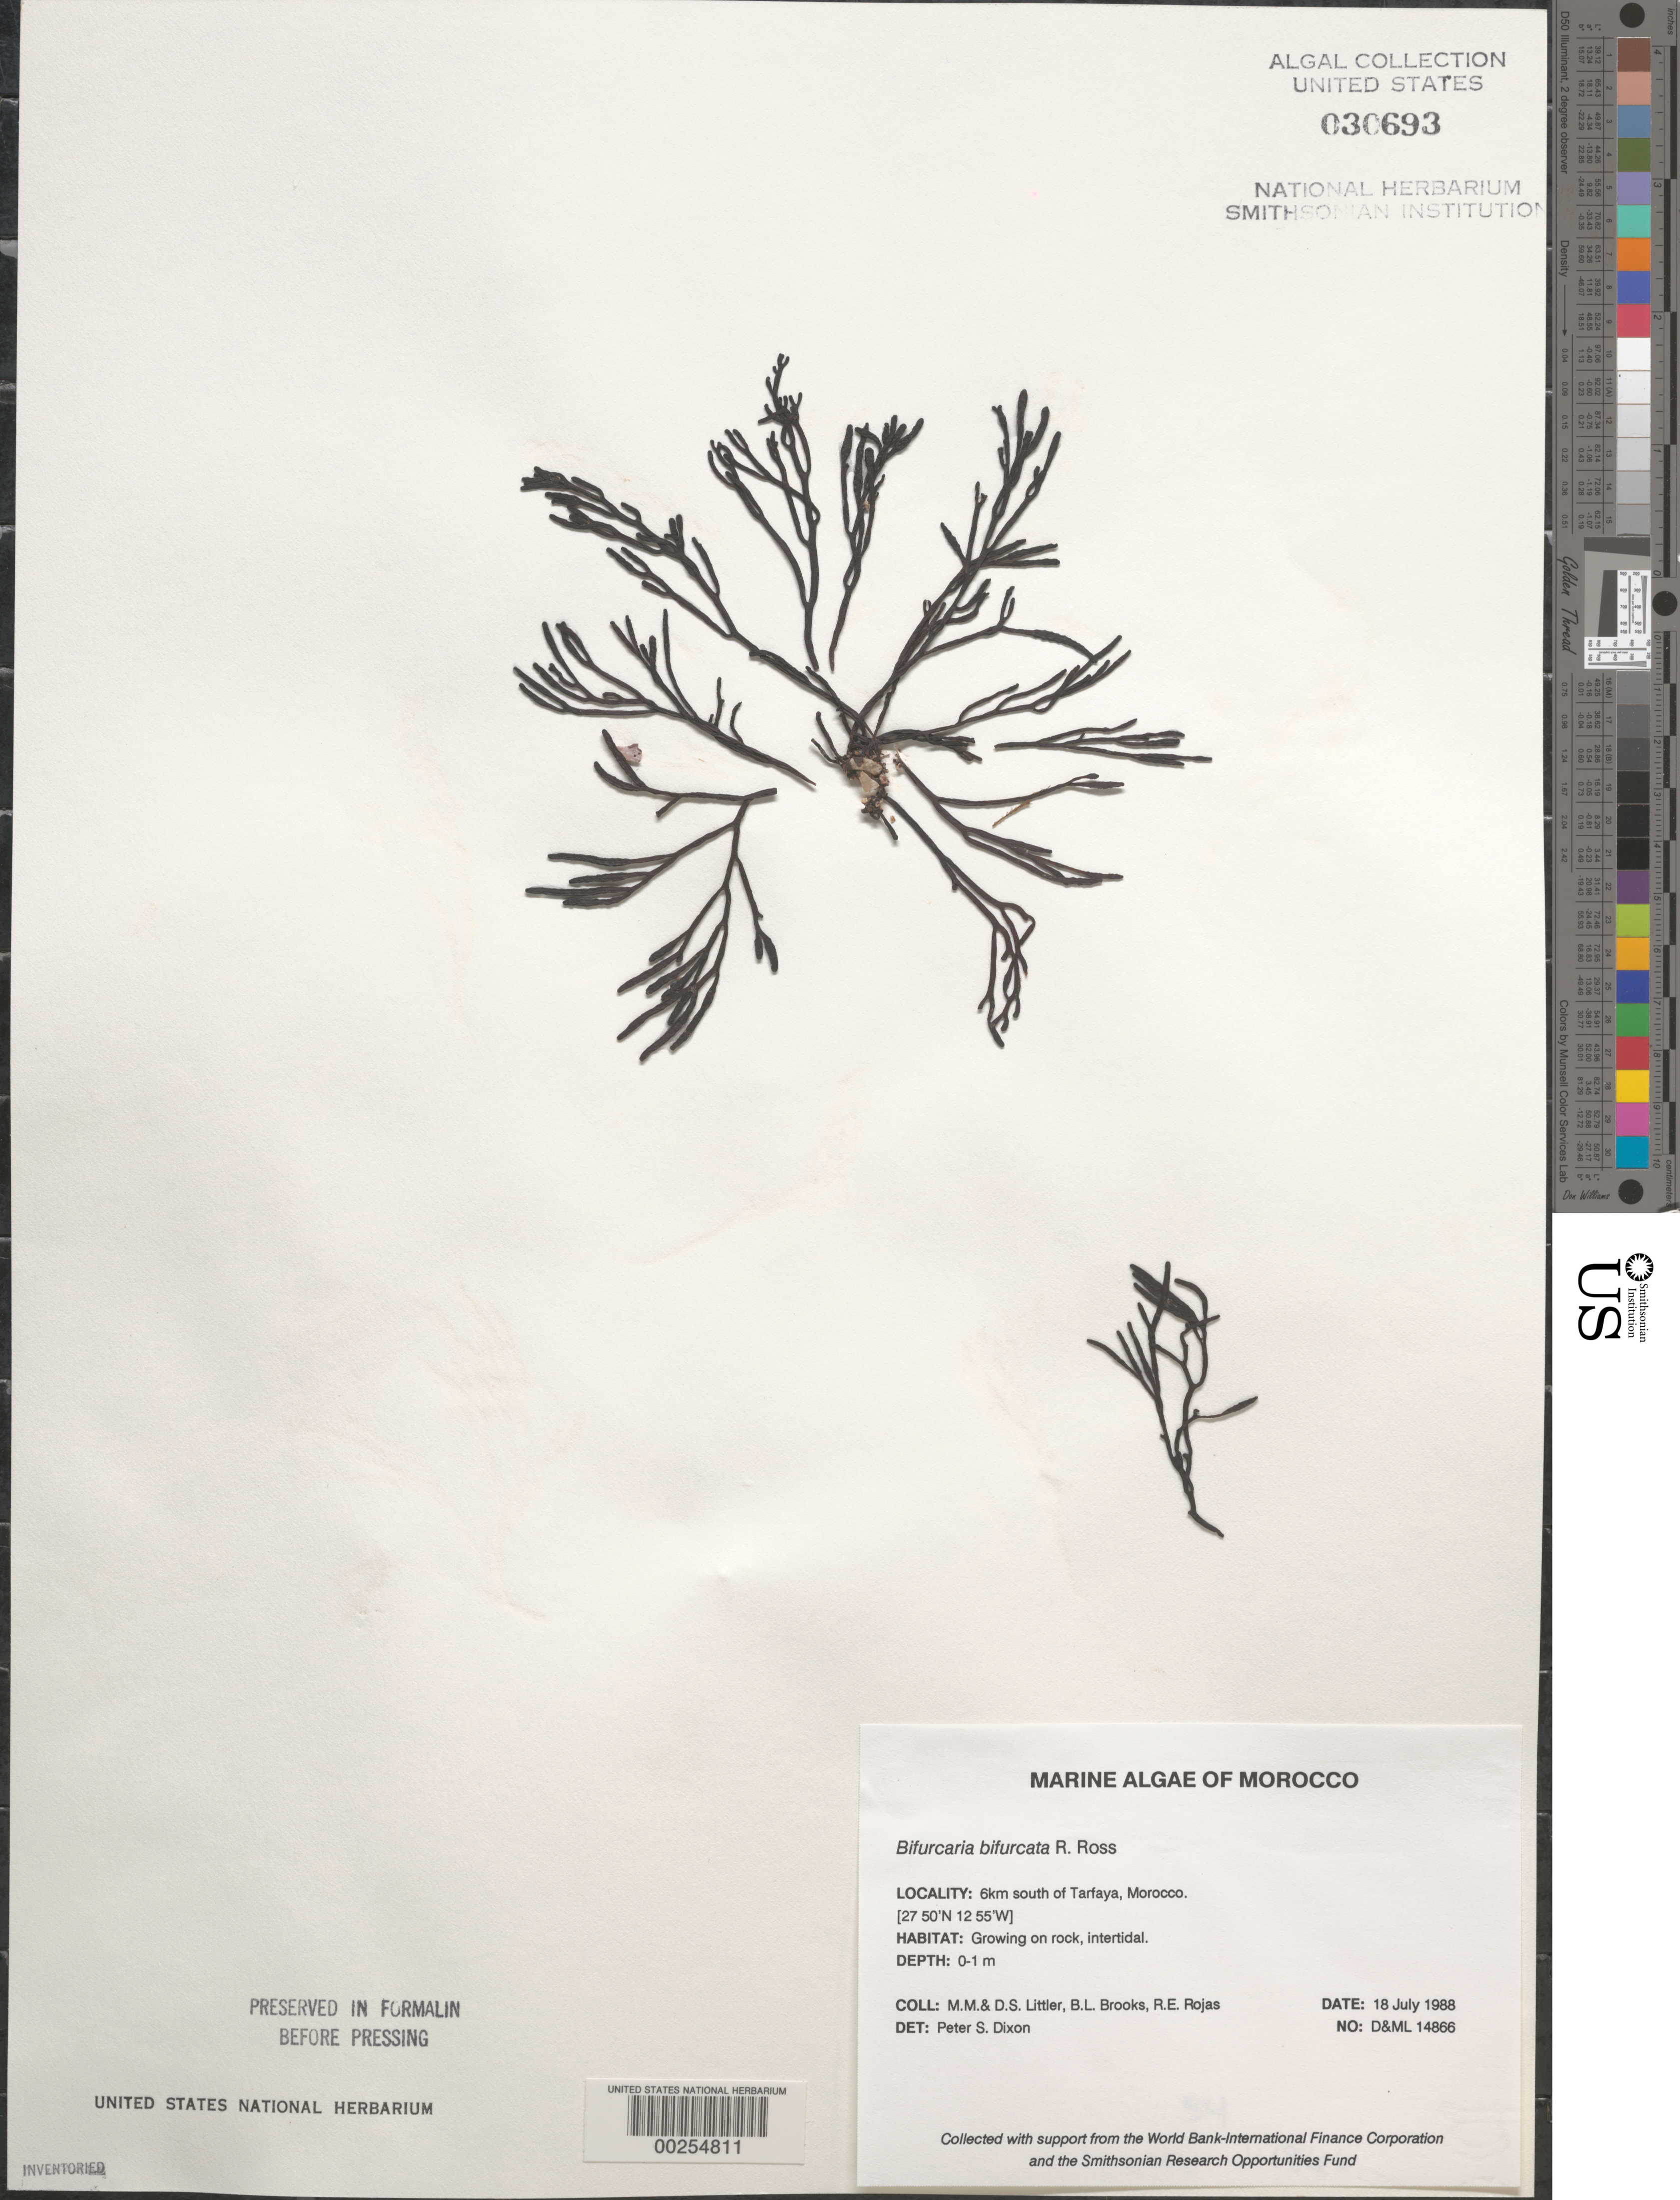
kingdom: Chromista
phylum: Ochrophyta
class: Phaeophyceae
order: Fucales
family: Sargassaceae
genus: Bifurcaria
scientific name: Bifurcaria bifurcata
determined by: Dixon, P. S.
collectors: M. M. Littler, D. S. Littler, B. Brooks & R. Rojas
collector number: D&ML 14866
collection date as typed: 18 Jul 1988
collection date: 1988-07-18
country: Morocco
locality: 6 km south of Tarfaya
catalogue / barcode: US 30693